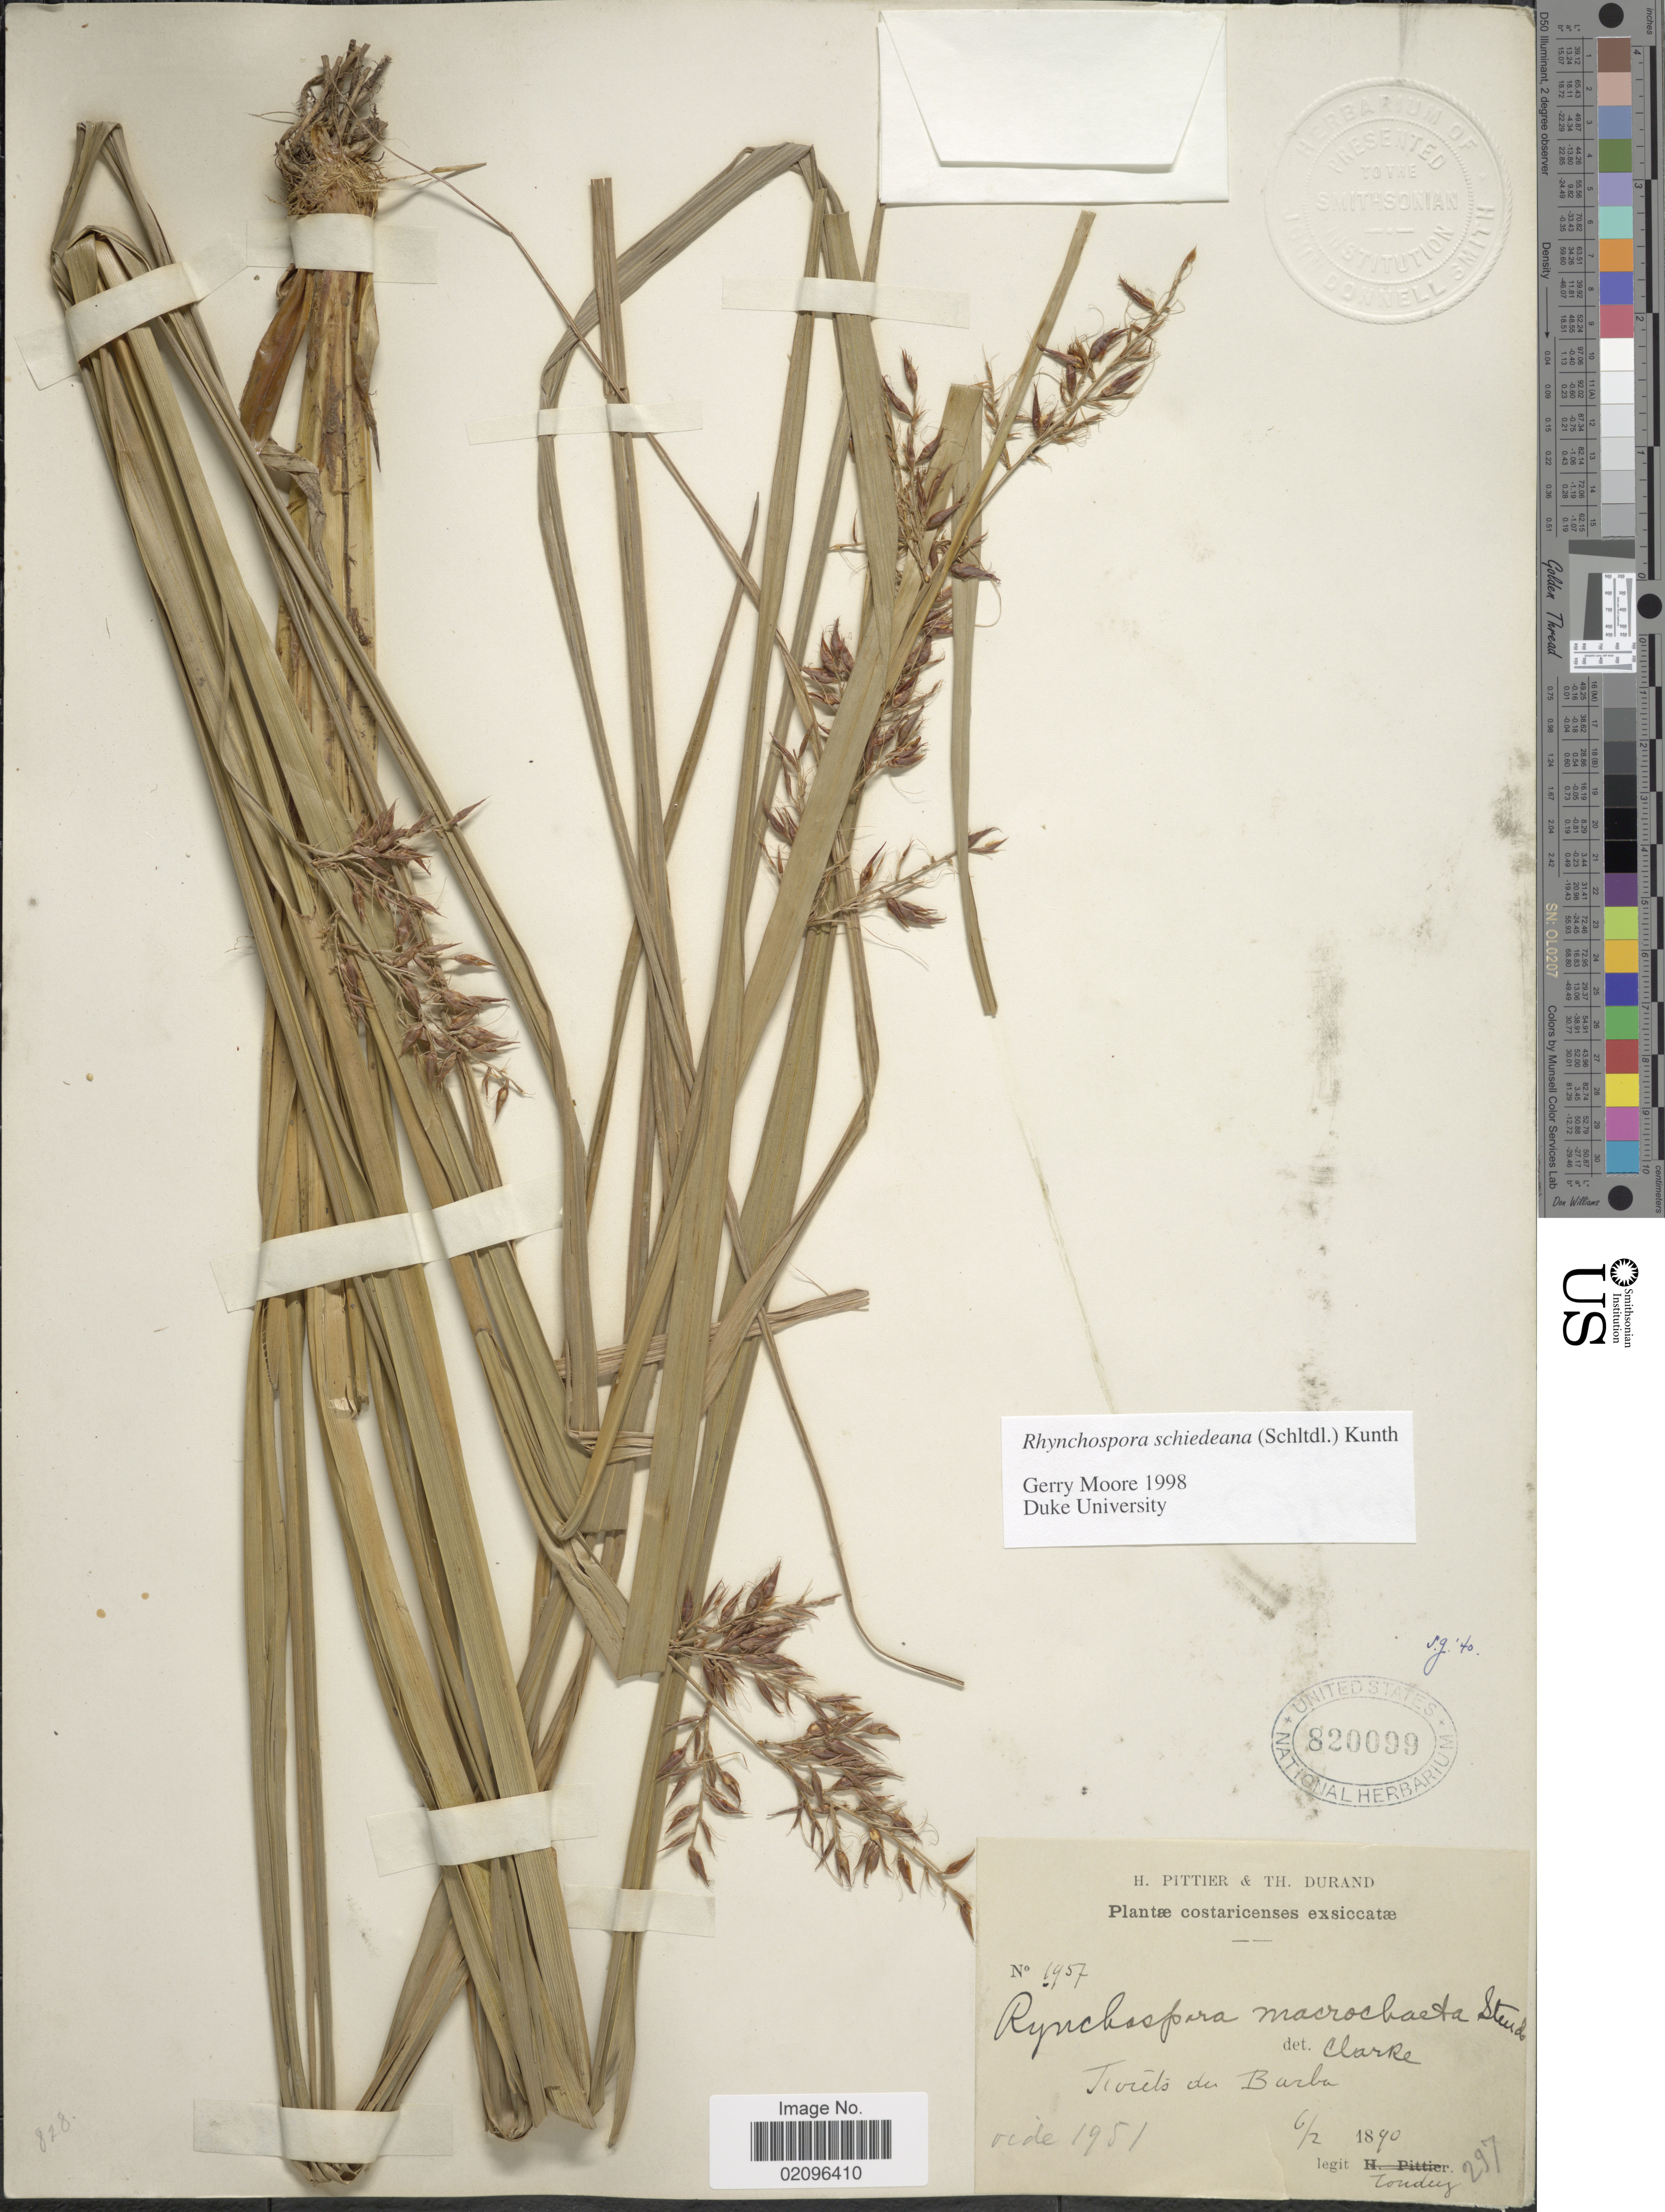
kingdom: Plantae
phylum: Tracheophyta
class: Liliopsida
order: Poales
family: Cyperaceae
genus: Rhynchospora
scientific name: Rhynchospora schiedeana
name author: Kunth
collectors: A. Tonduz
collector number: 1957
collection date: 1890-02-06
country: Costa Rica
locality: Forets du Barba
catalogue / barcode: US 820099